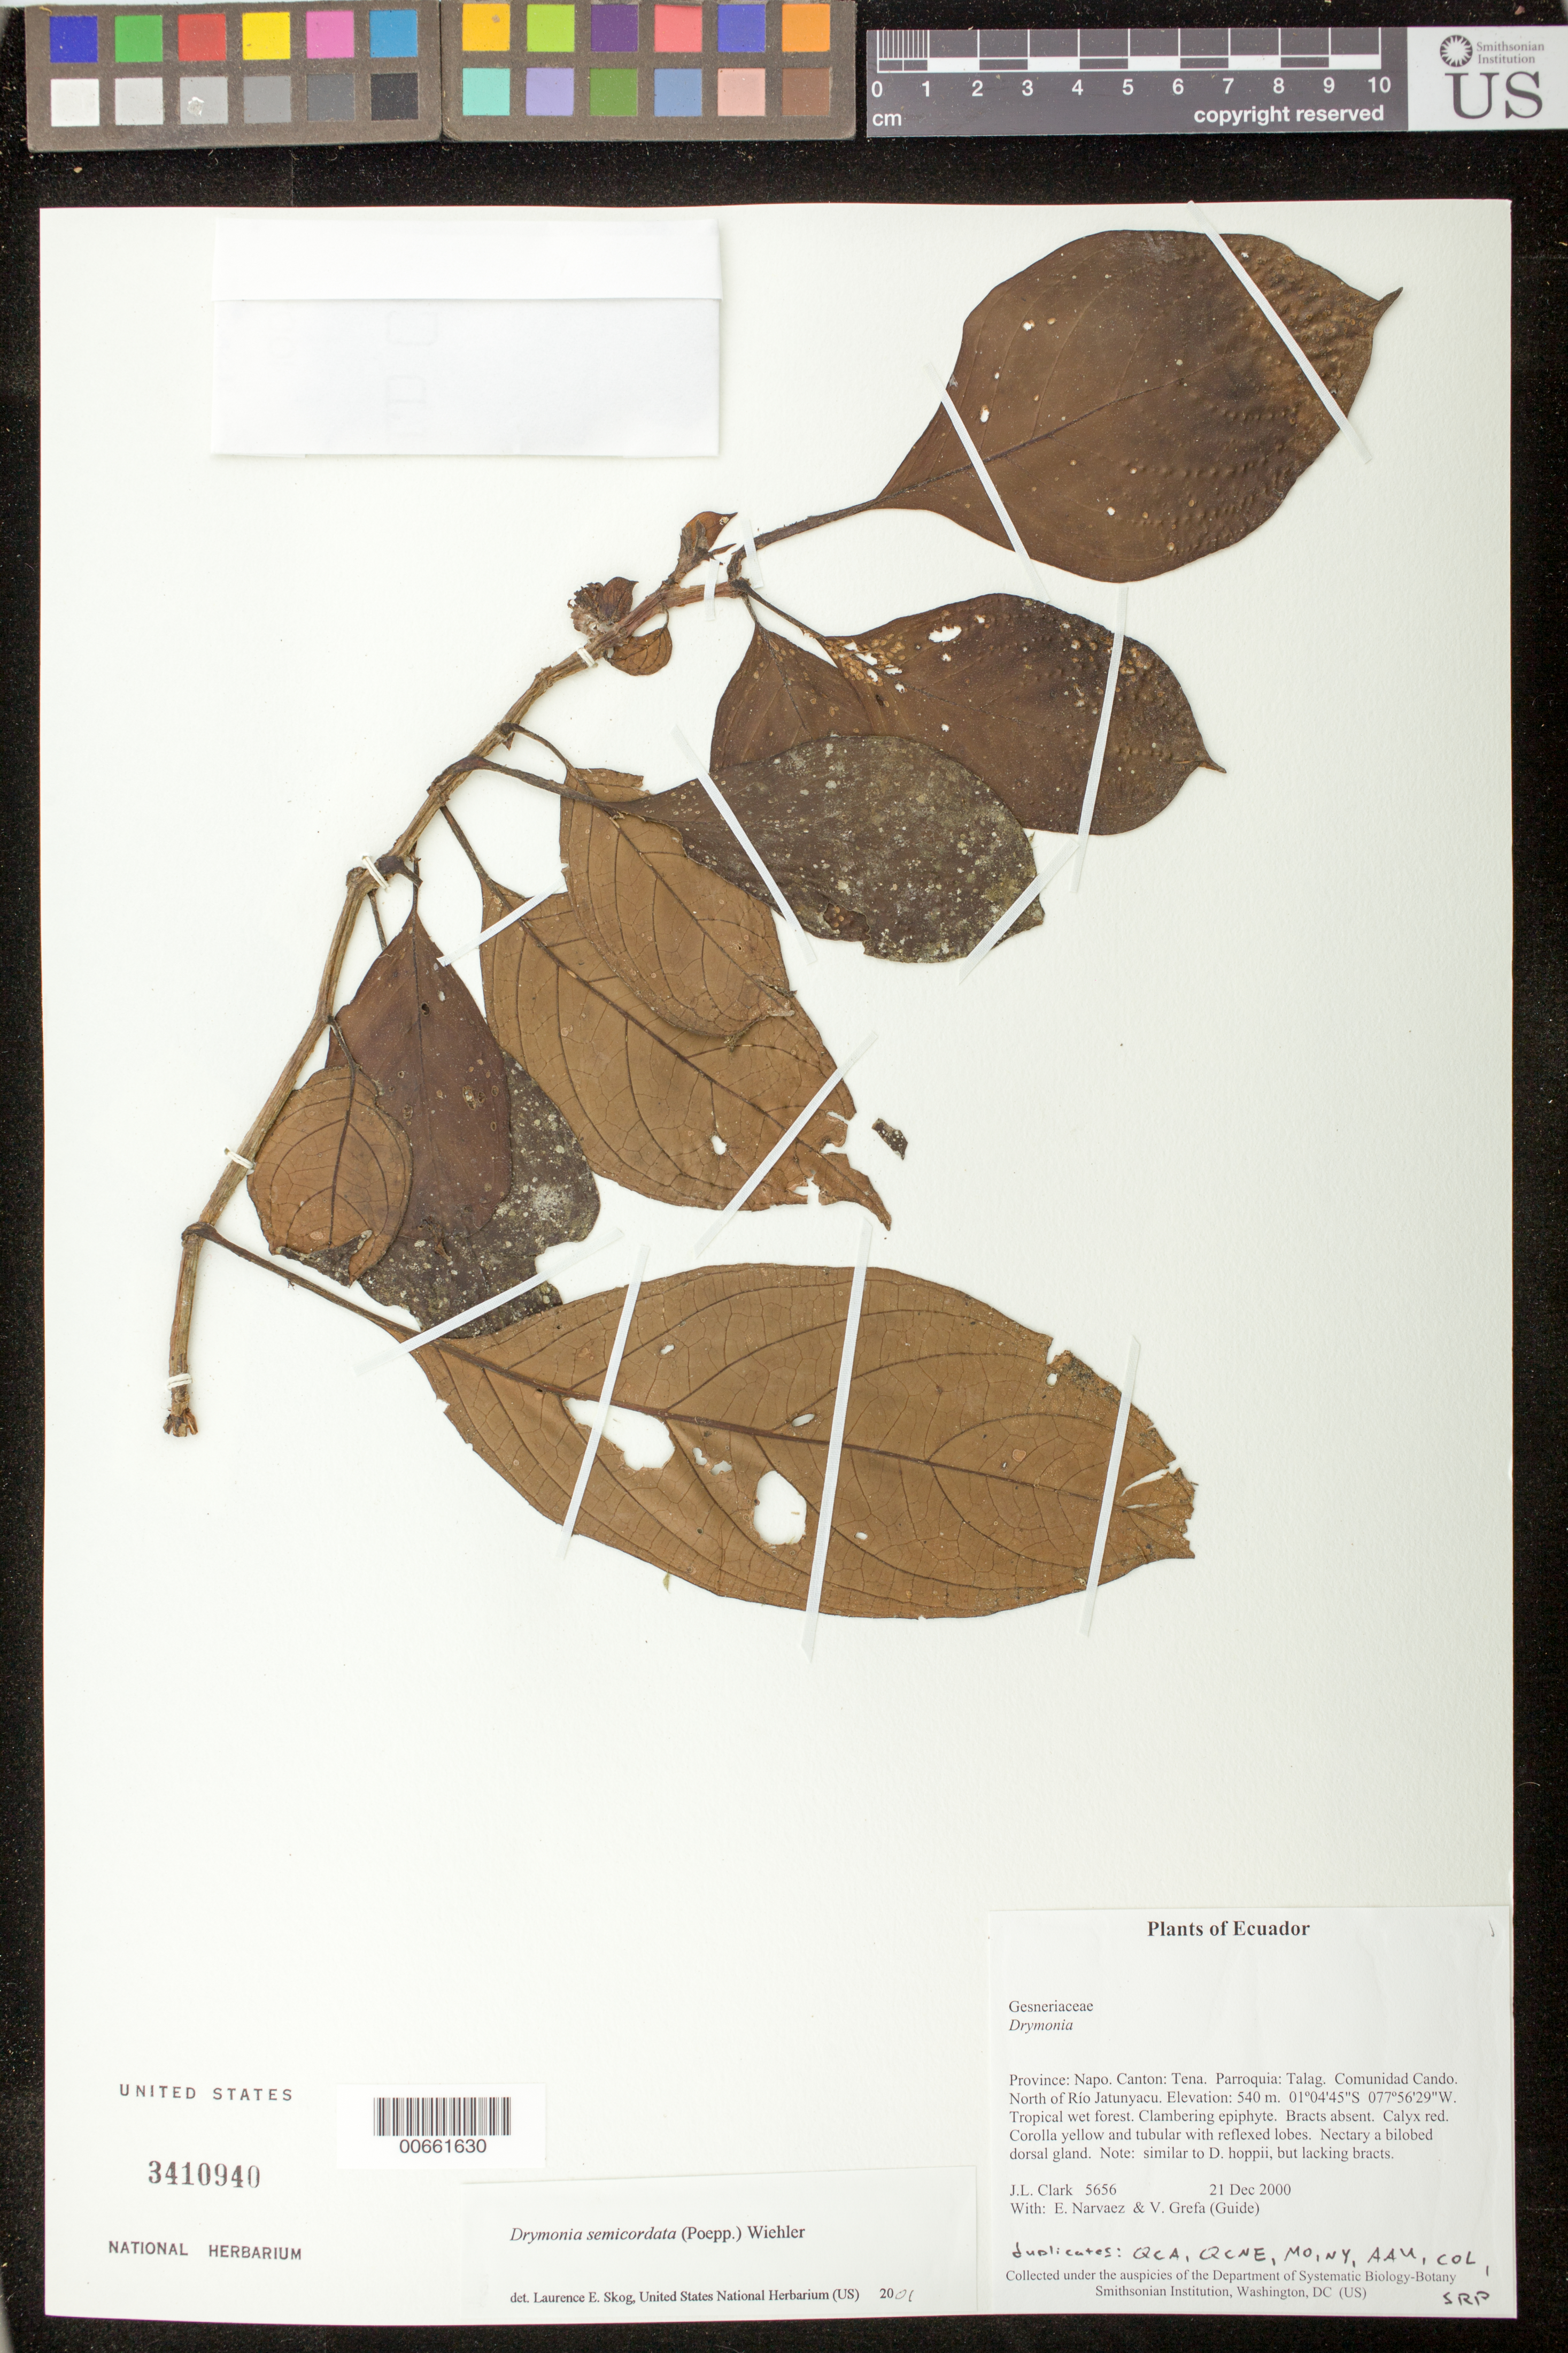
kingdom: Plantae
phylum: Tracheophyta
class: Magnoliopsida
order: Lamiales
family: Gesneriaceae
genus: Drymonia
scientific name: Drymonia semicordata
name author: (Poepp.) Wiehler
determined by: Skog, Laurence E.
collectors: J. L. Clark, E. Narváez & V. Grefa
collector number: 5656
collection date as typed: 21 Dec 2000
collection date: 2000-12-21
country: Ecuador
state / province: Napo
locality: Cantón: Tena. Parroquia: Talag. Comunidad Cando. North of Río Jatunyacu.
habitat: Tropical wet forest.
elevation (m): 540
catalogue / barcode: US 3410940